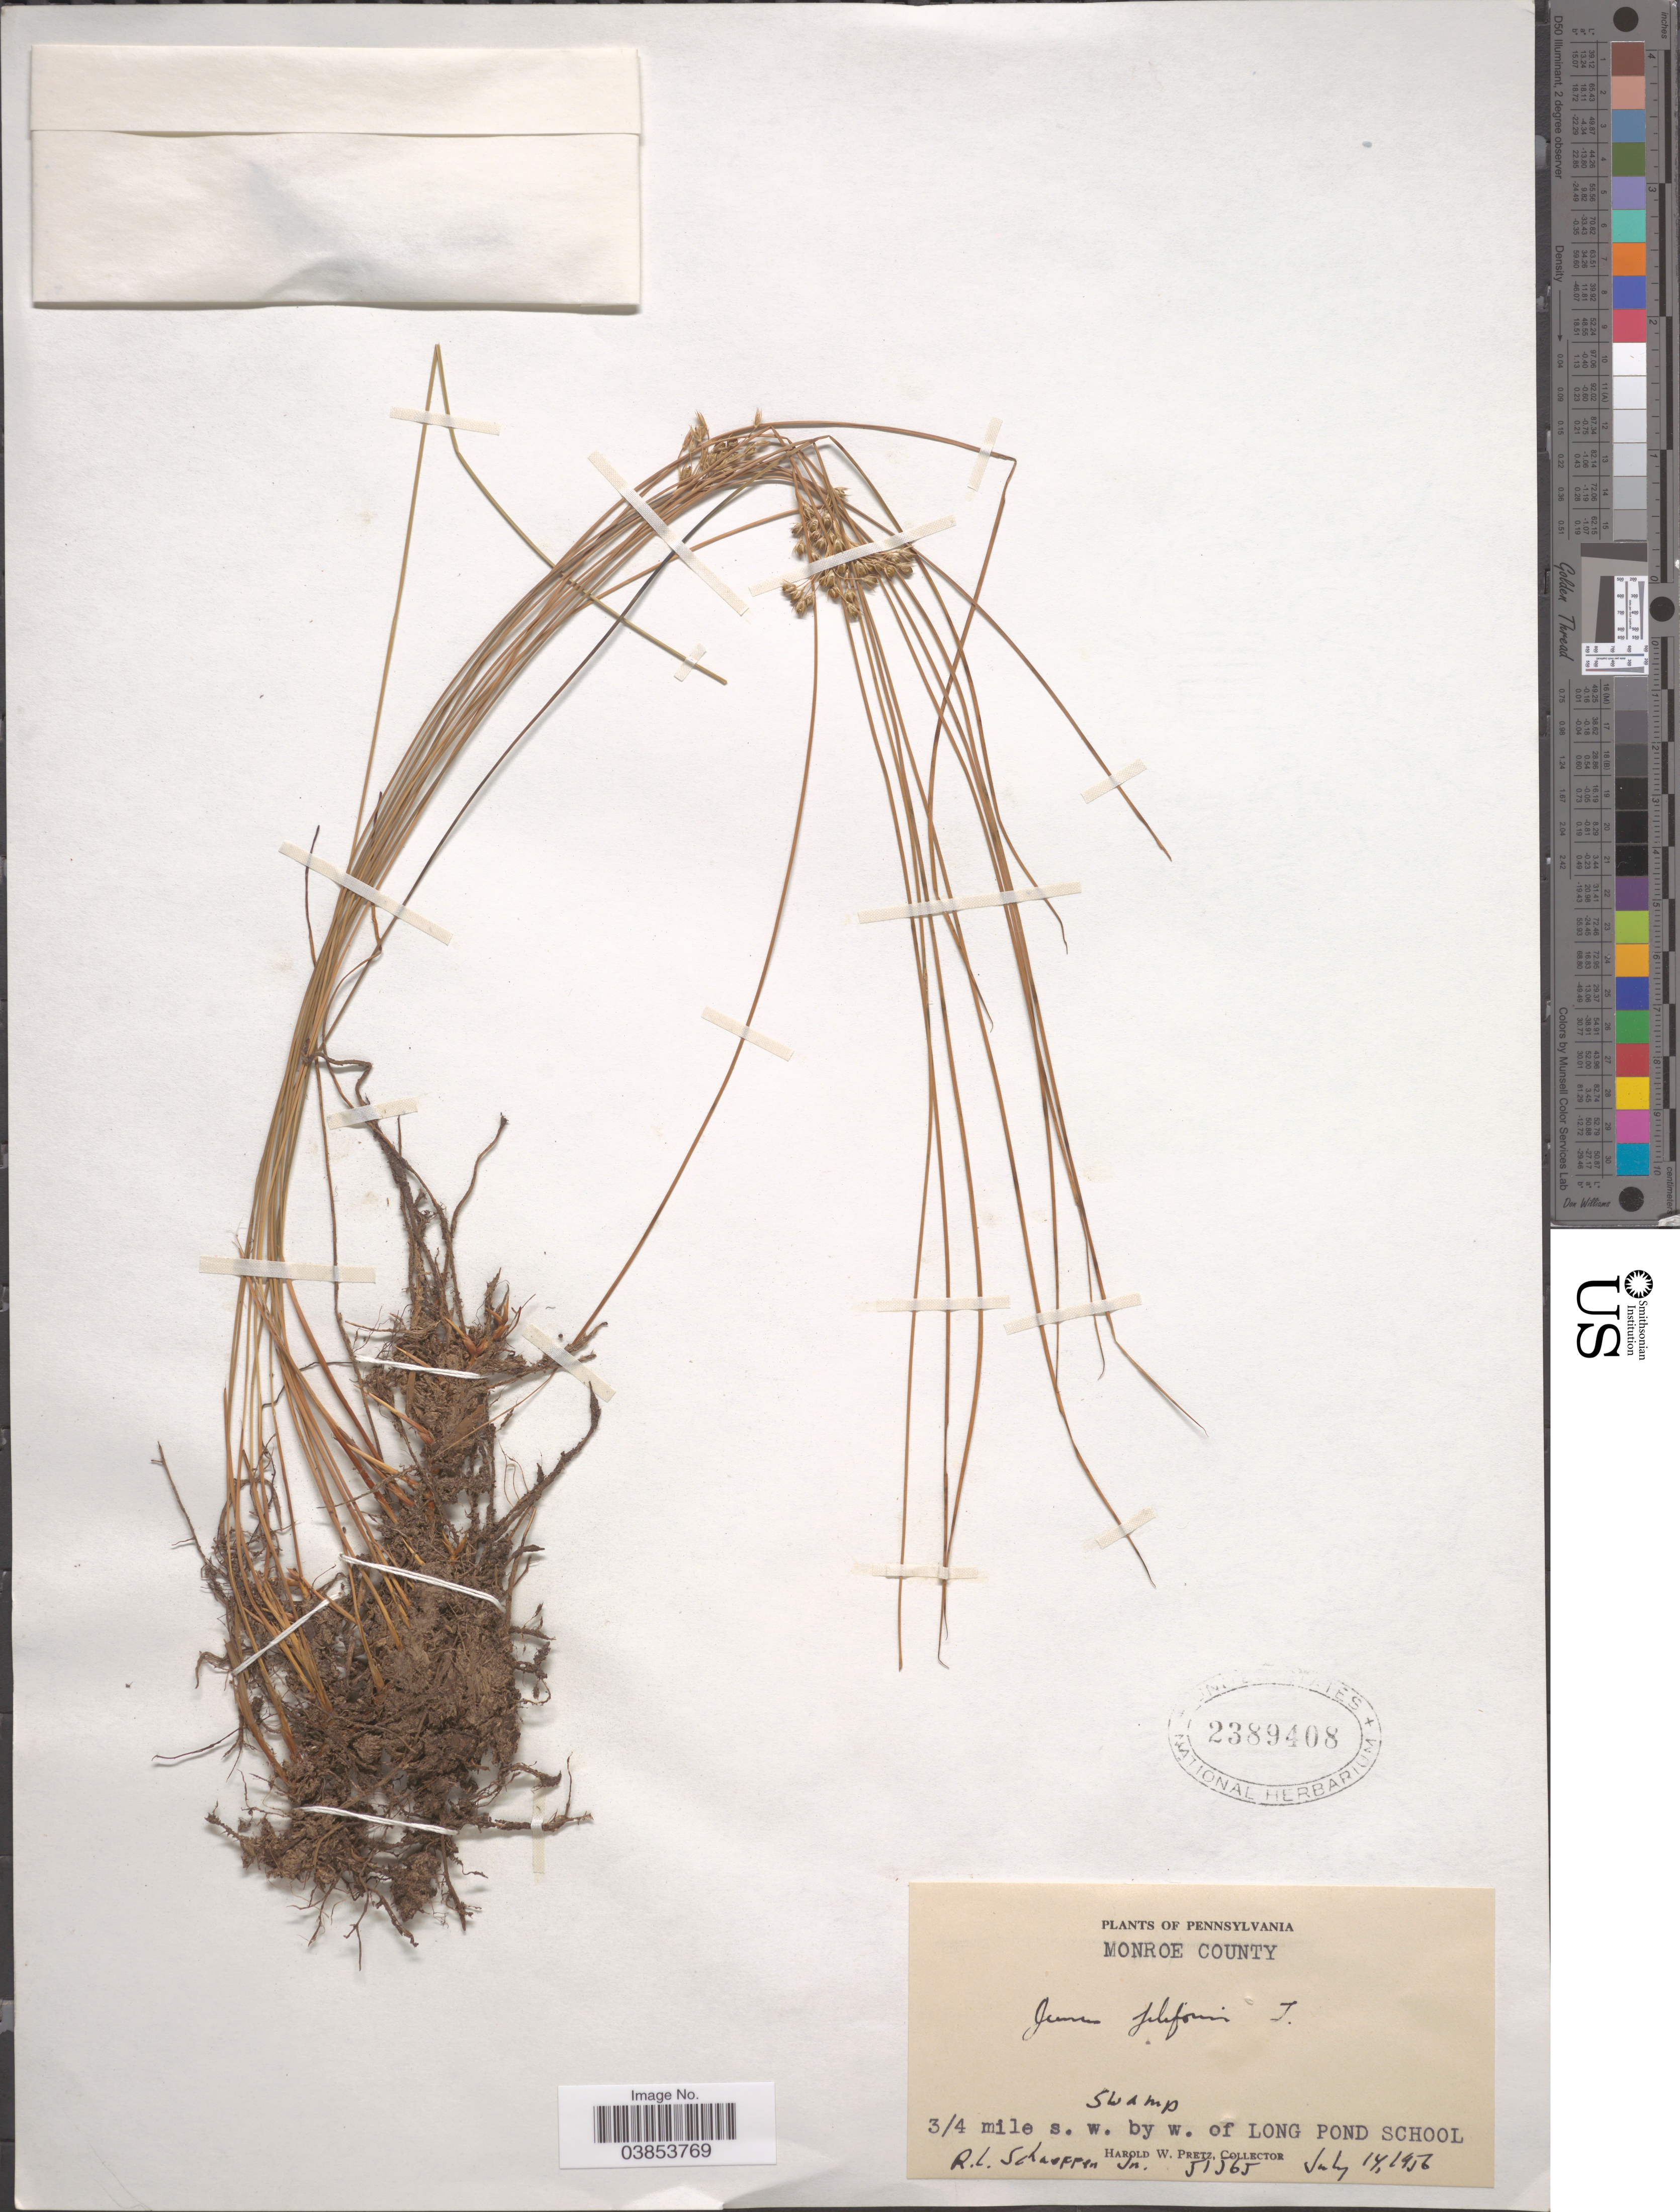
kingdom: Plantae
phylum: Tracheophyta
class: Liliopsida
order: Poales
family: Juncaceae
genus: Juncus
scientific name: Juncus filiformis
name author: L.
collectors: R. L. Schaeffer Jr.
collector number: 51365*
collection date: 1956-07-14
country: United States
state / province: Pennsylvania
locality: Monroe County. 3/4 mile s. w. by w. of Long Pond School.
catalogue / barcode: US 2389408